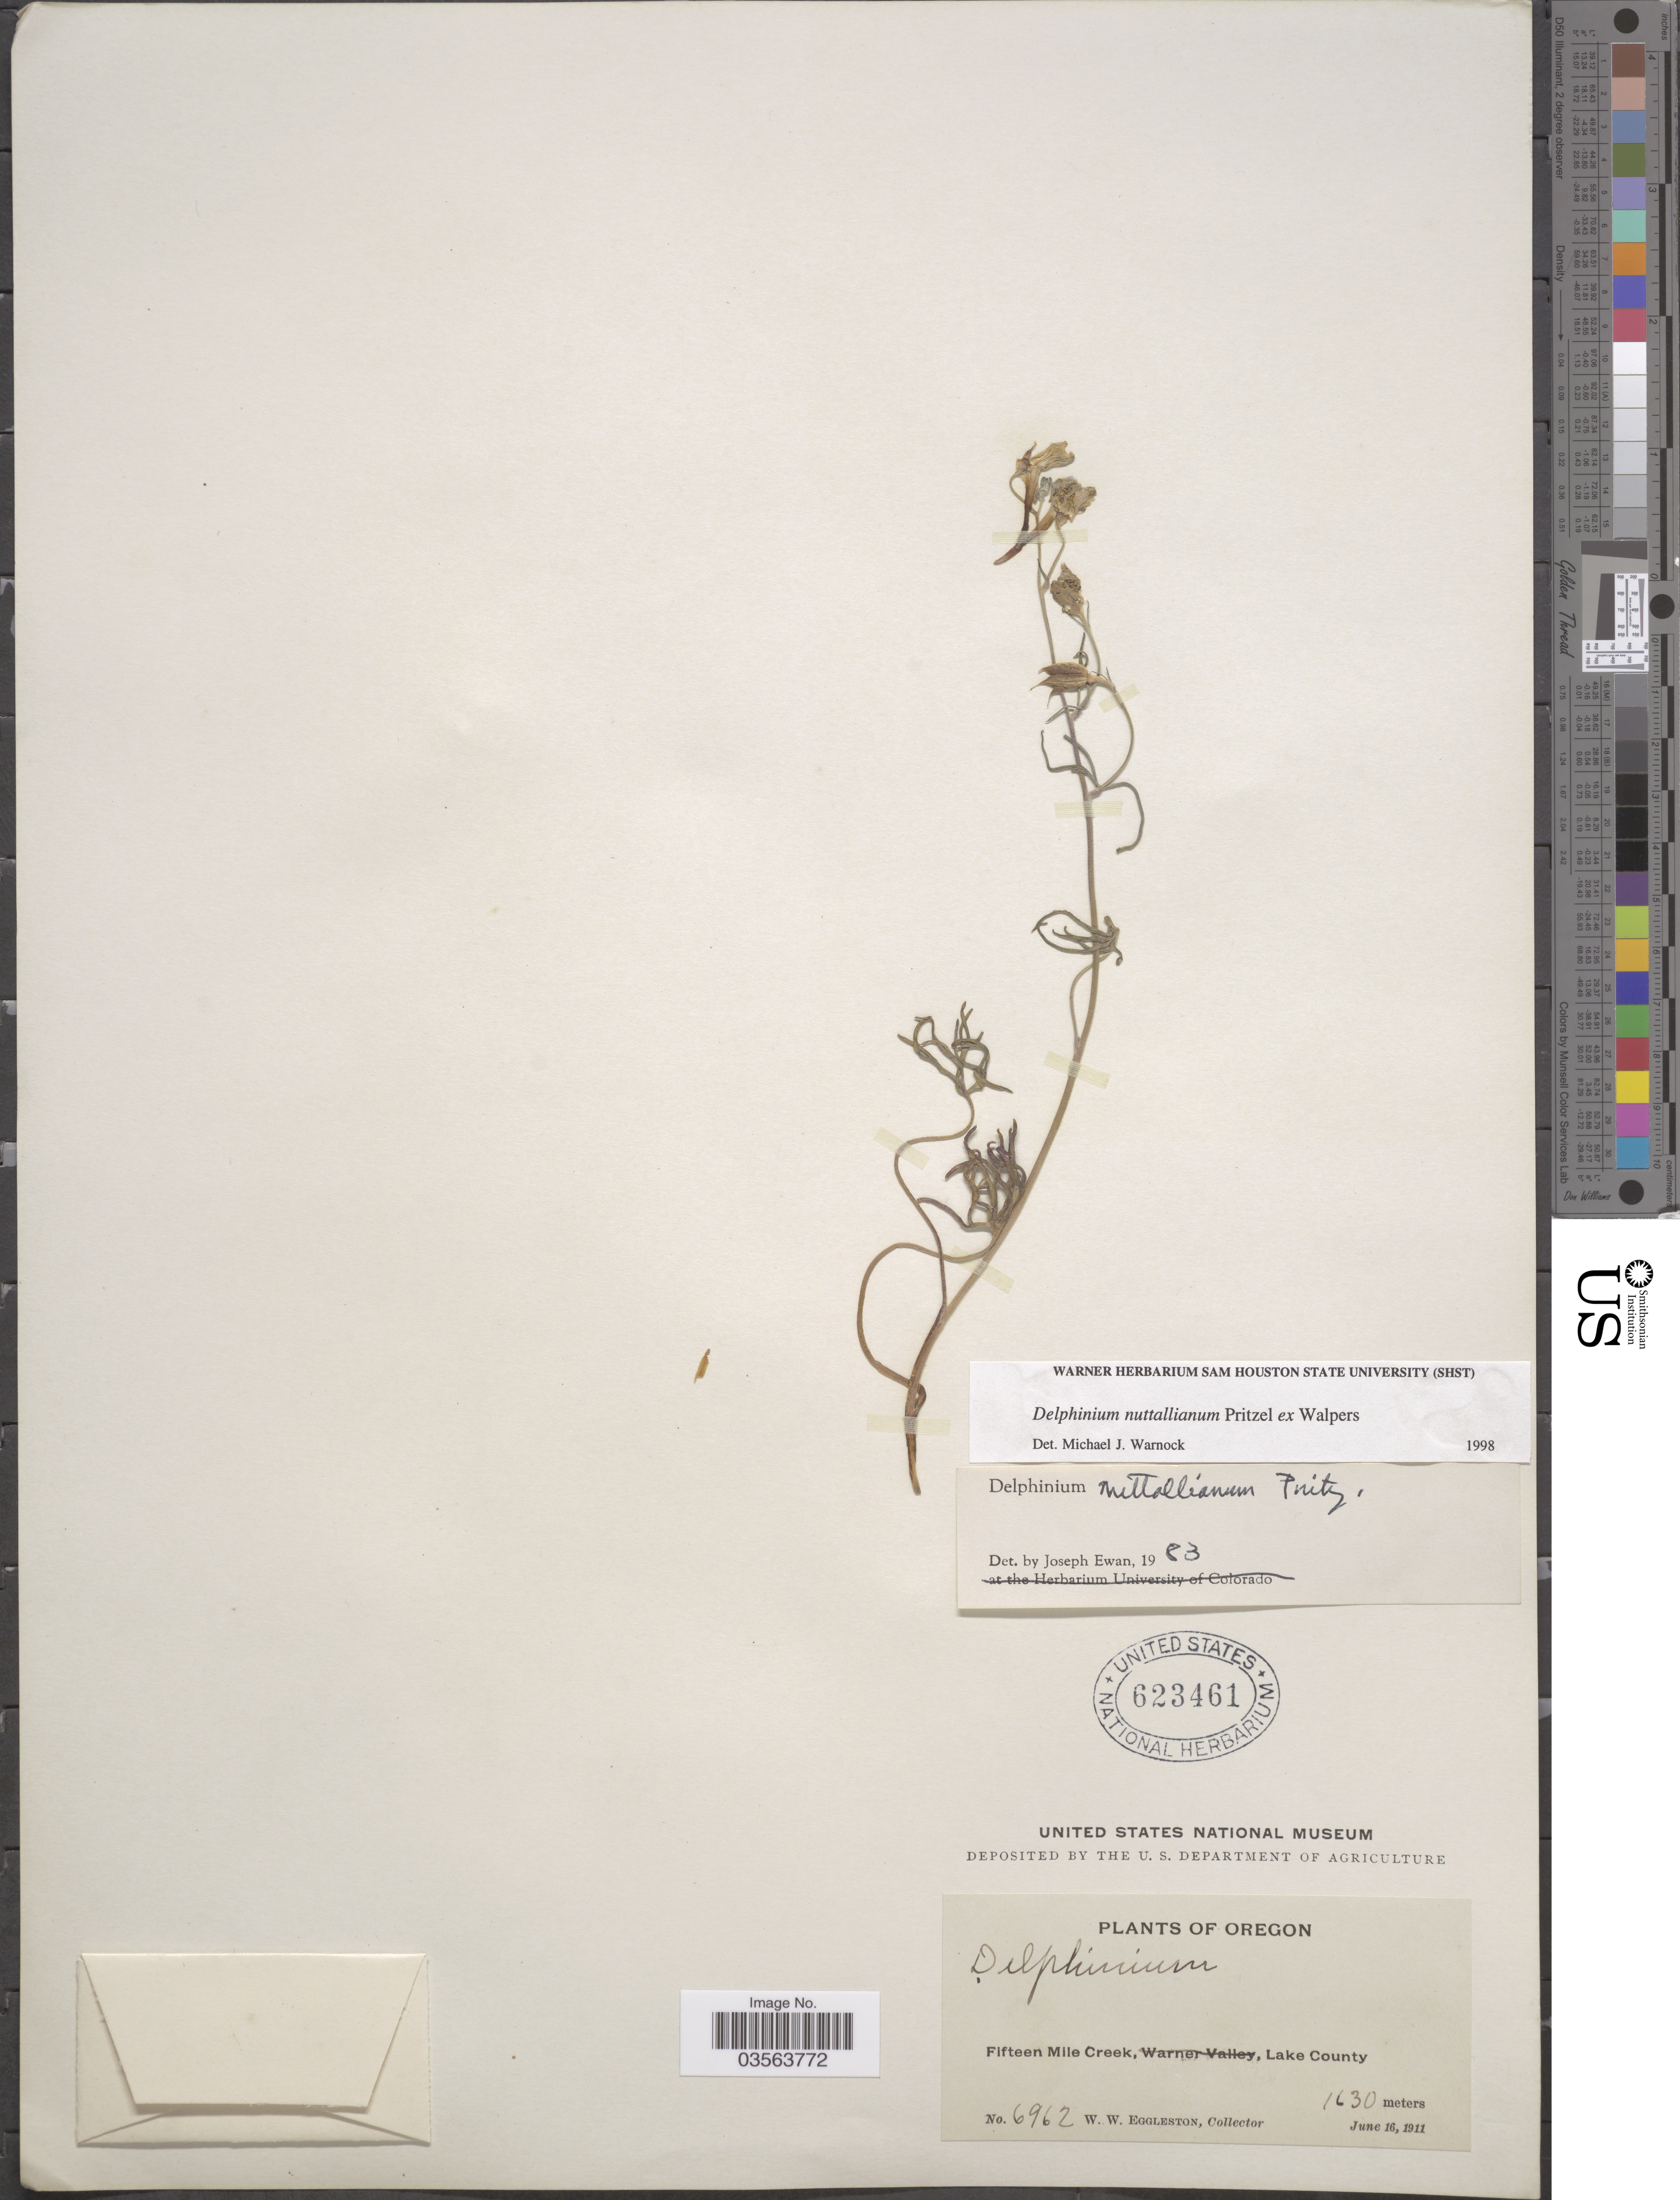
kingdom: Plantae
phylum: Tracheophyta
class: Magnoliopsida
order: Ranunculales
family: Ranunculaceae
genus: Delphinium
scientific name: Delphinium nuttallianum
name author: E. Pritz. ex Walpers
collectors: W. W. Eggleston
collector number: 6962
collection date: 1911-06-16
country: United States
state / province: Oregon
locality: Fifteen Mile Creek, Lake County.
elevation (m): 1630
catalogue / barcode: US 623461